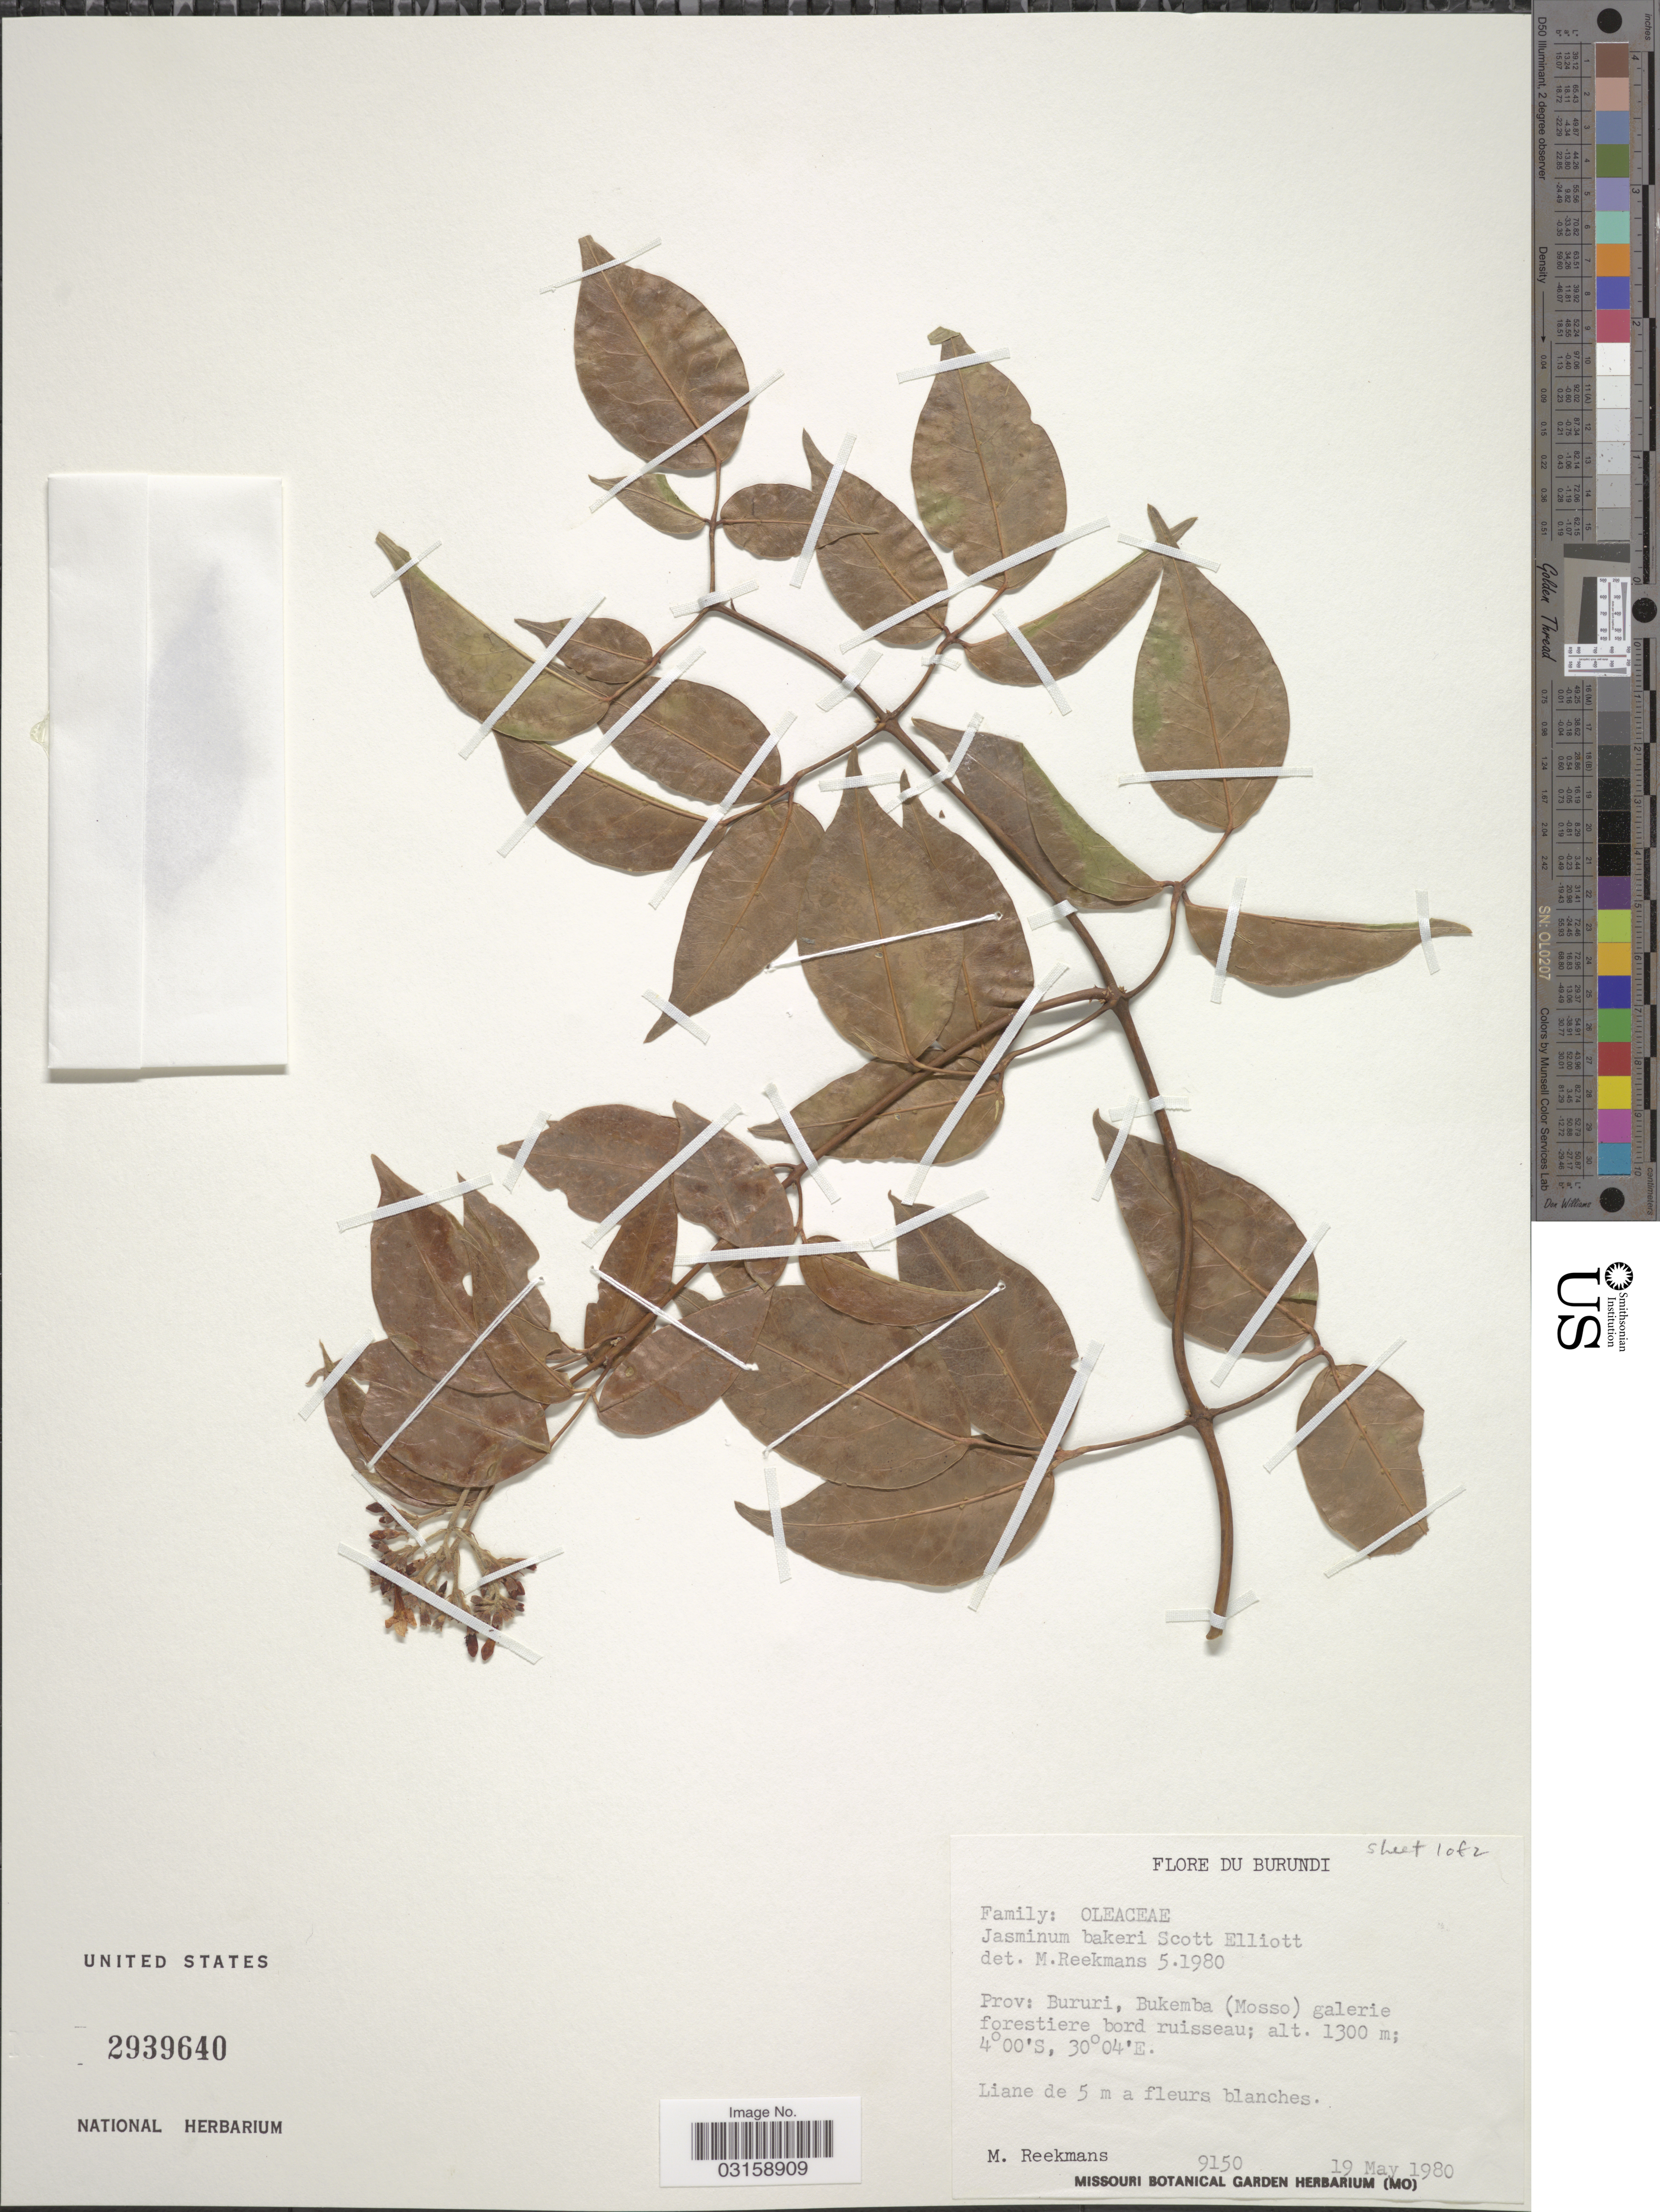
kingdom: Plantae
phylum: Tracheophyta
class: Magnoliopsida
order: Lamiales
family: Oleaceae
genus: Jasminum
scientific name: Jasminum bakeri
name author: Scott Elliot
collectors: M. Reekmans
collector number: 9150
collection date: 1980-05-19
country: Burundi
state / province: Bururi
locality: Bukemba (Mosso).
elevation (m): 1300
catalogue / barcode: US 2939640